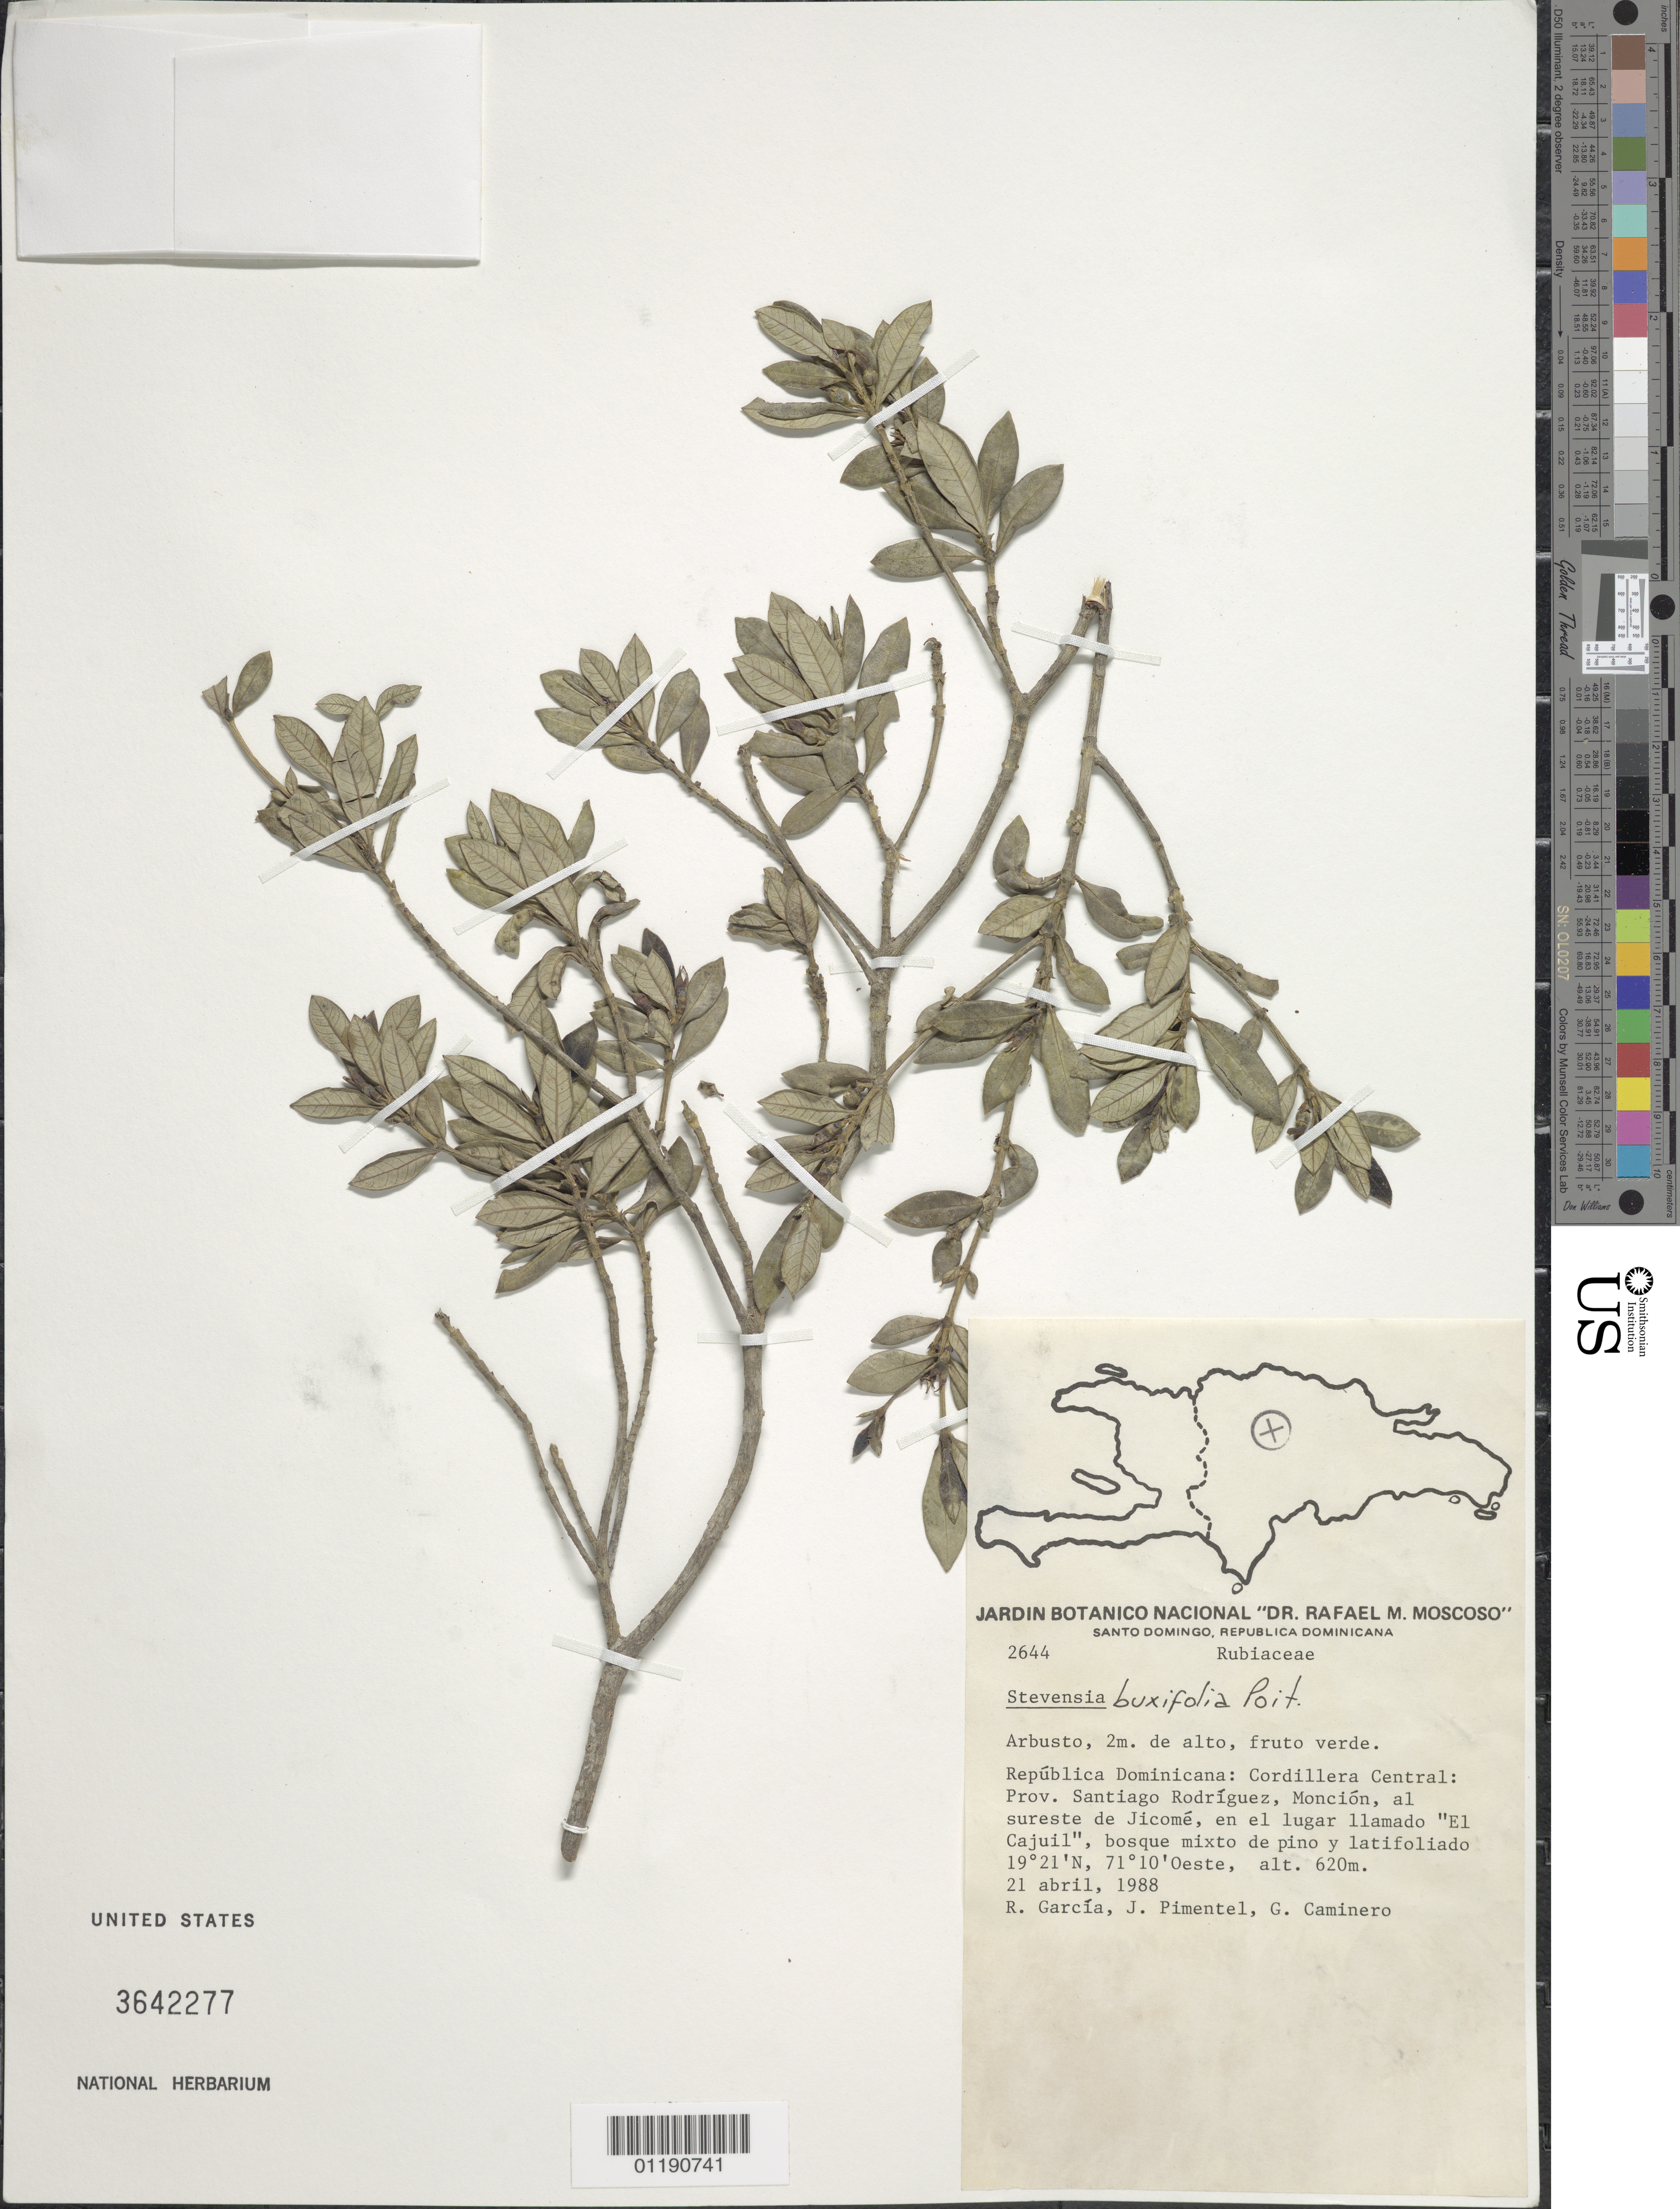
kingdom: Plantae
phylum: Tracheophyta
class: Magnoliopsida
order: Gentianales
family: Rubiaceae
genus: Stevensia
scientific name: Stevensia buxifolia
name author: Poit.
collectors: R. G. García, J. Pimentel & G. Caminero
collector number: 2644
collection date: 1988-04-21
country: Dominican Republic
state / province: Santiago Rodriguez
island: Hispaniola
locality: Cordillera Central. Monción SE of Jicomé, in the place called "El Cajuil."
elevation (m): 620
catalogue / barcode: US 3642277